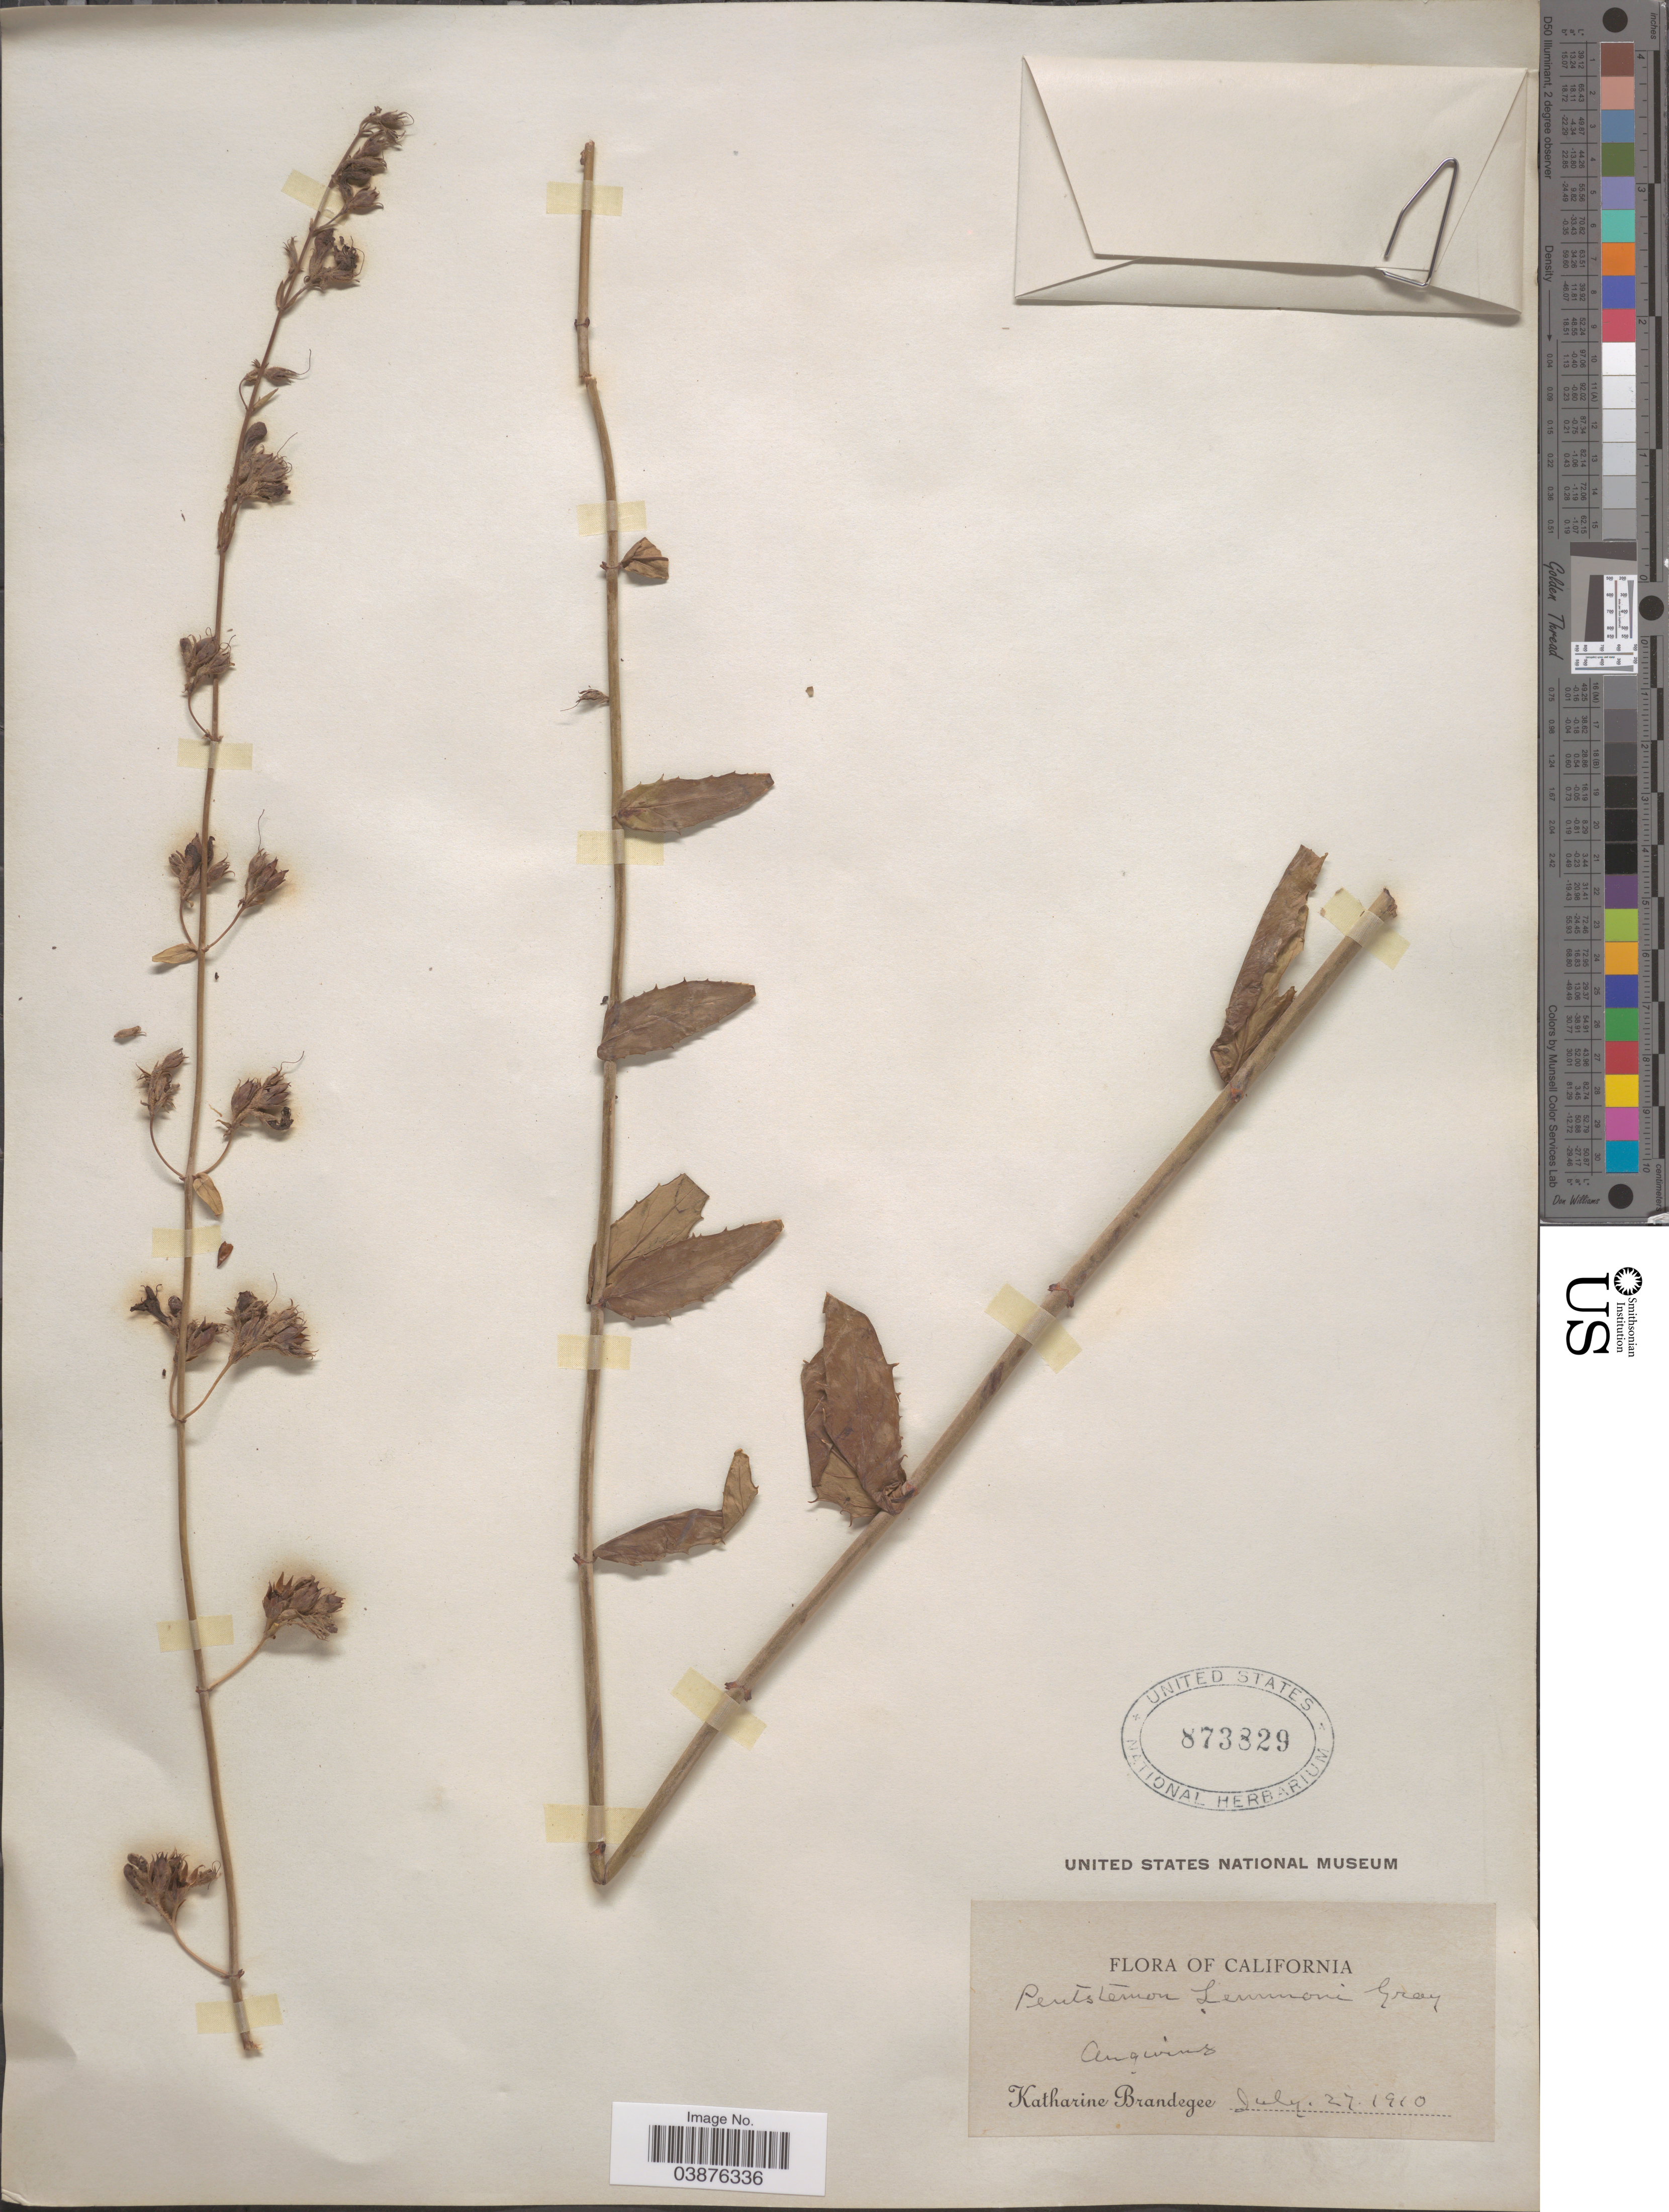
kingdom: Plantae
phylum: Tracheophyta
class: Magnoliopsida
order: Lamiales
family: Plantaginaceae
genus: Penstemon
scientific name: Penstemon lemmonii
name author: A. Gray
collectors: M. K. Brandegee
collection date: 1910-07-27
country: United States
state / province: California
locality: Angwin.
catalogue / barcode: US 873829